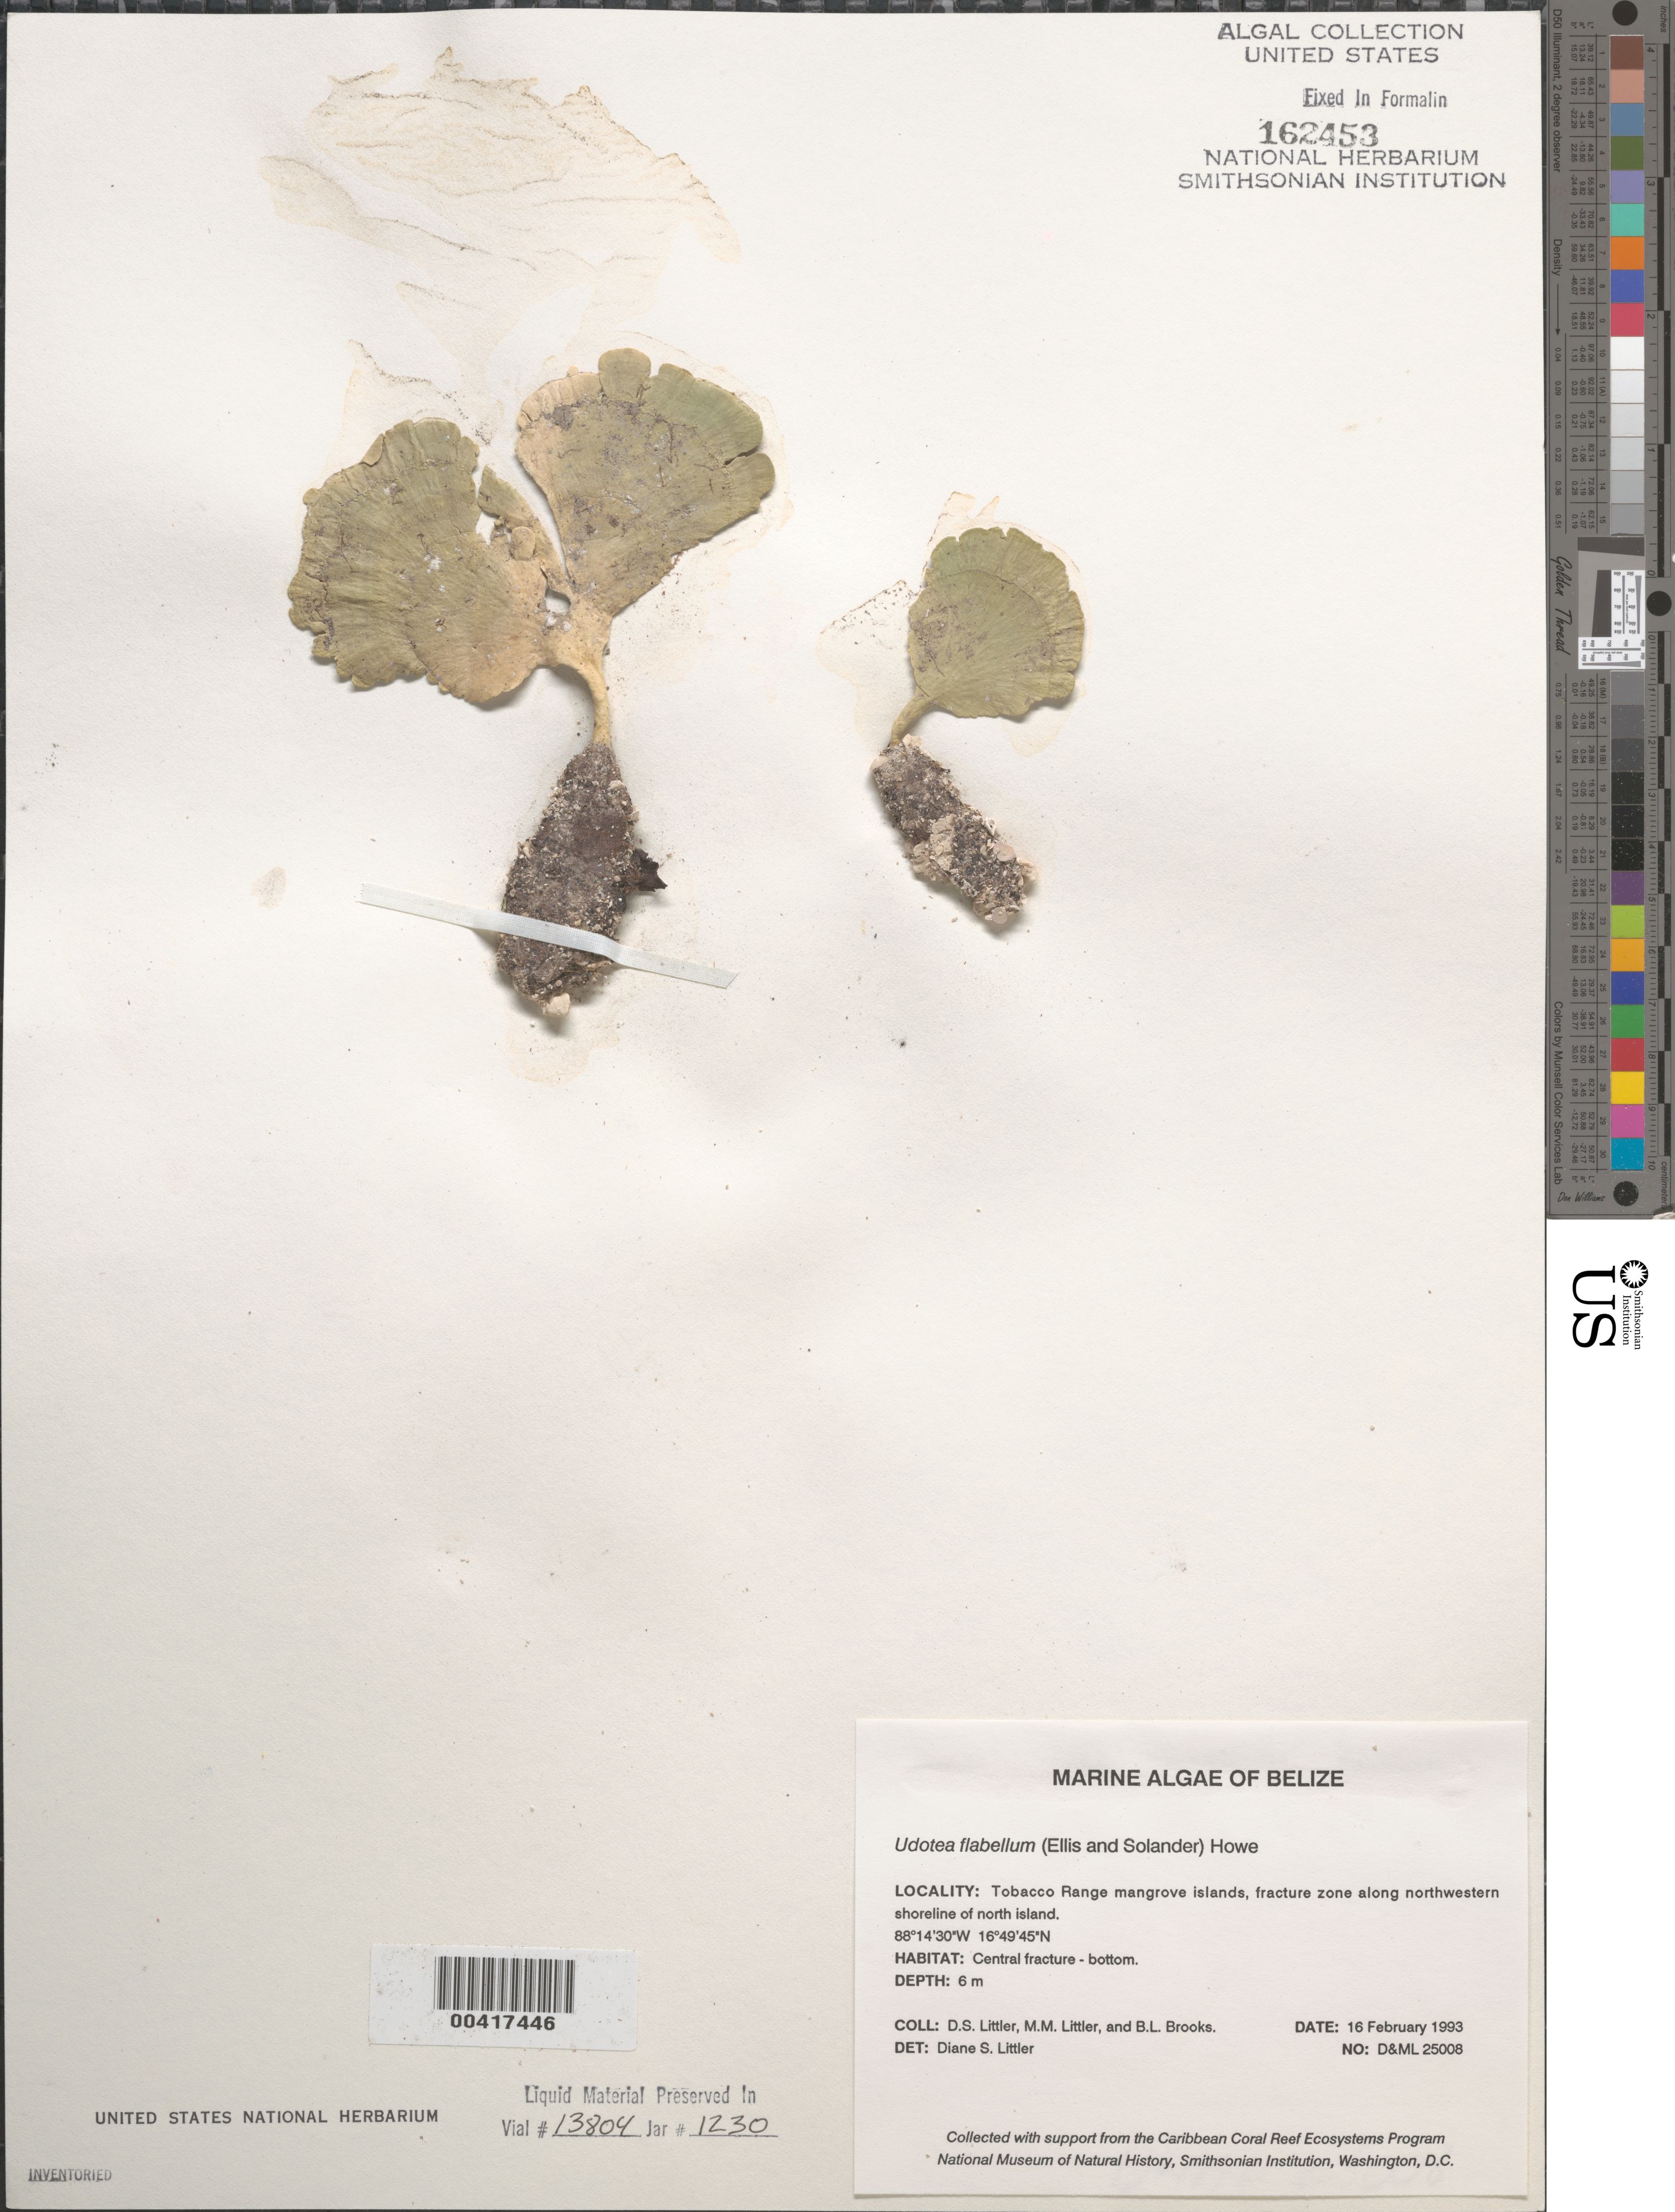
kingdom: Plantae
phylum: Chlorophyta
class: Ulvophyceae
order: Bryopsidales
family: Udoteaceae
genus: Udotea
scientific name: Udotea flabellum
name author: (J. Ellis & Sol.) M. Howe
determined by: Littler, D. S.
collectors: D. S. Littler, M. M. Littler & B. Brooks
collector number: D&ML 25008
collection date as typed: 16 Feb 1993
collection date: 1993-02-16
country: Belize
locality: Tobacco Range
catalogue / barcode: US 162453